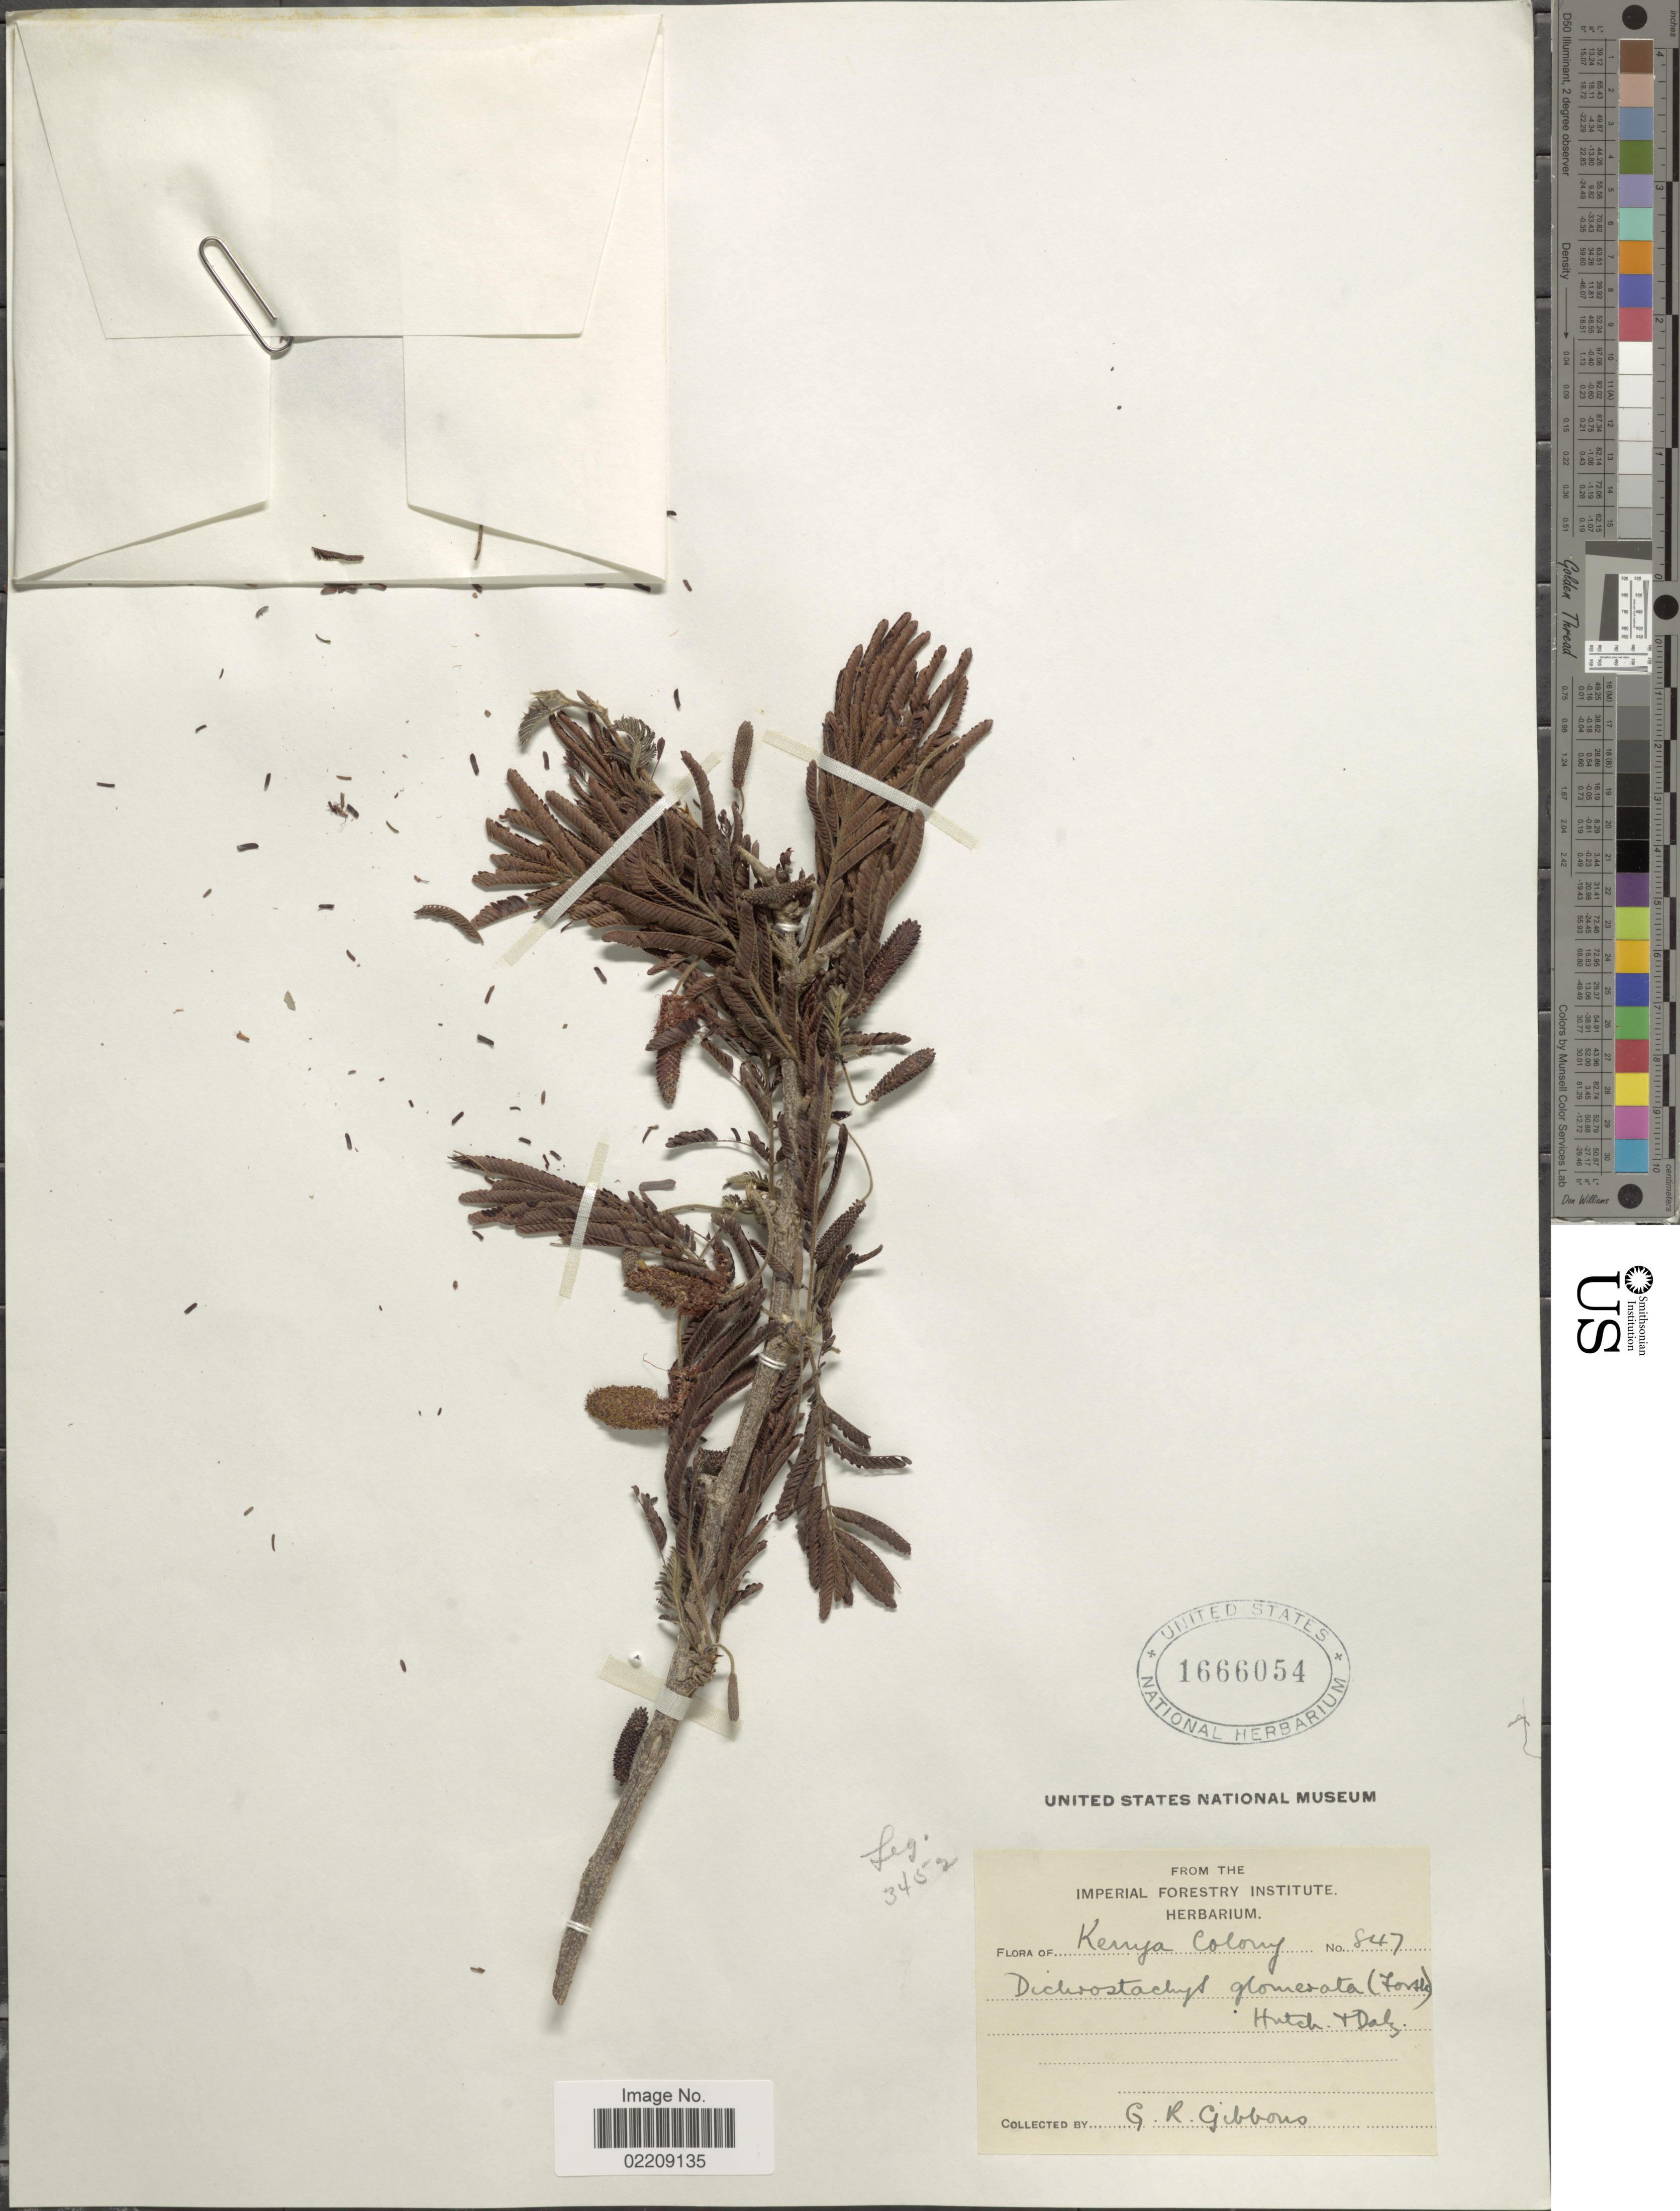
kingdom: Plantae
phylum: Tracheophyta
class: Magnoliopsida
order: Fabales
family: Fabaceae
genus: Dichrostachys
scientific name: Dichrostachys glomerata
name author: (Forssk.) Chiov.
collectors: G. Gibbons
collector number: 847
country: Kenya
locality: Kenya Colony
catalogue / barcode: US 1666054